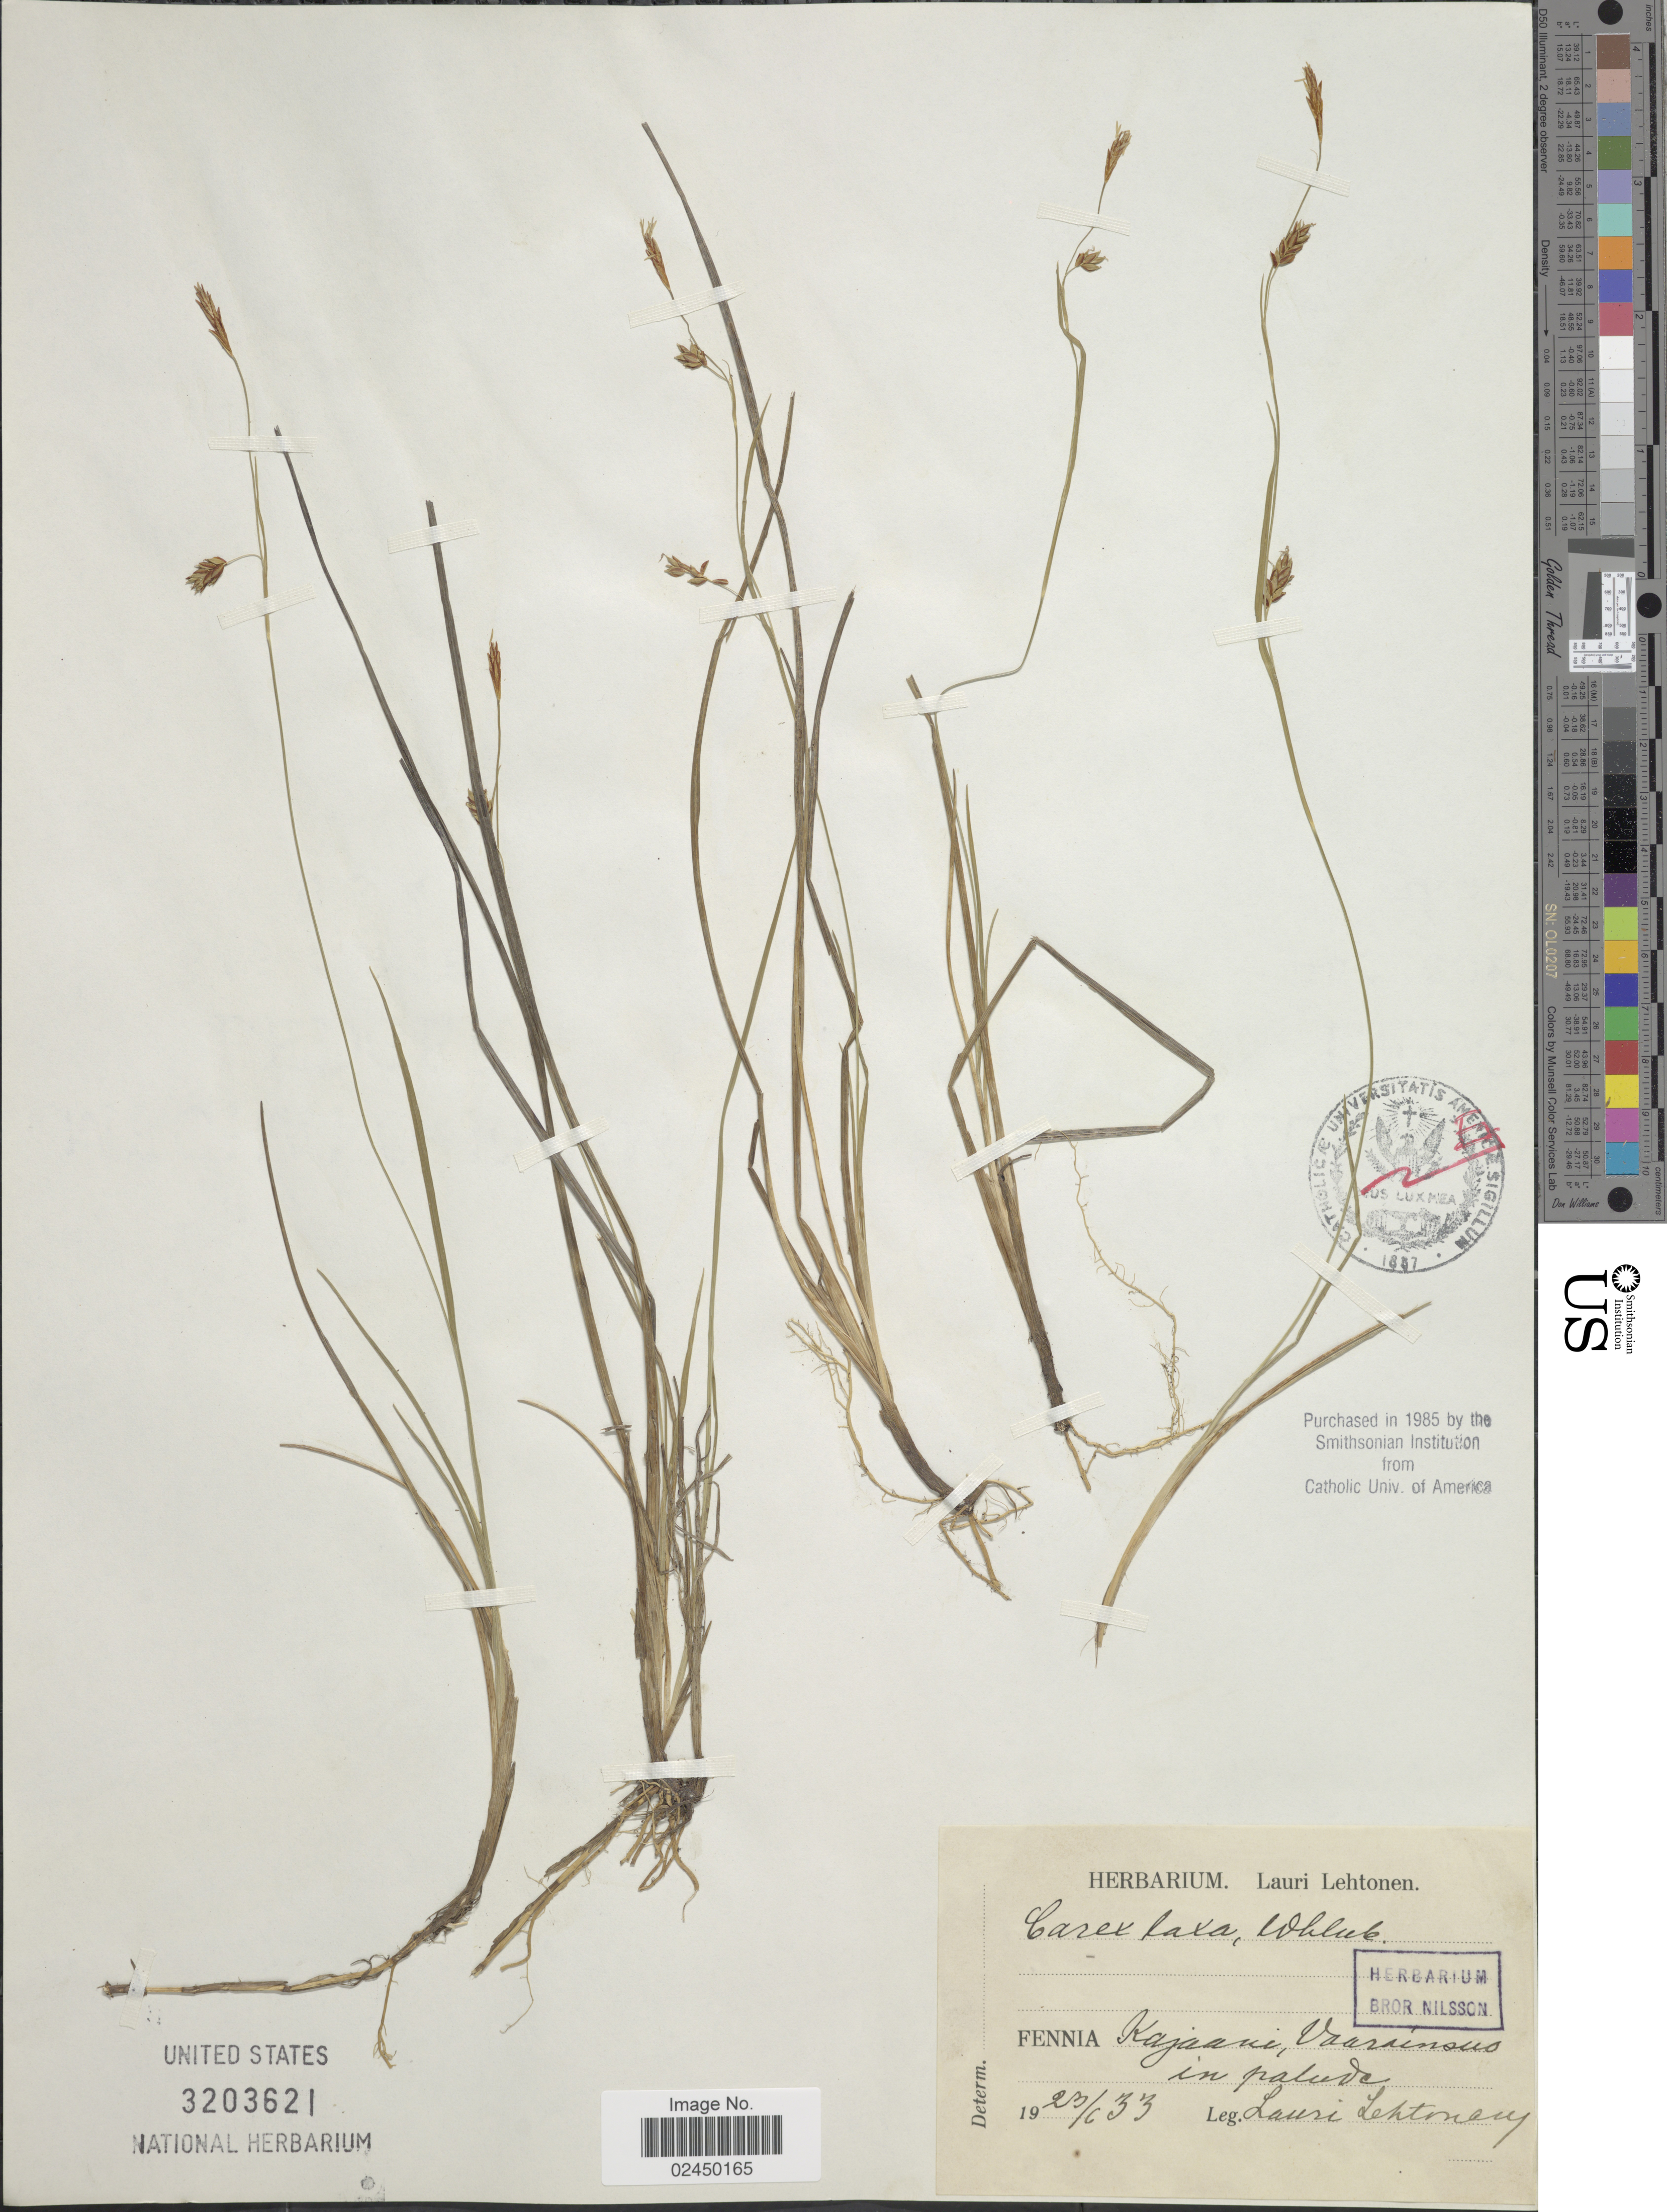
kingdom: Plantae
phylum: Tracheophyta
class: Liliopsida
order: Poales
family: Cyperaceae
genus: Carex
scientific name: Carex laxa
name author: Wahlenb.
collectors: L. Lehtonen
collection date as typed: Transcribed d/m/y: 23/6/33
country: Finland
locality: Kajaani, Vaarainsus in paluds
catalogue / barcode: US 3203621